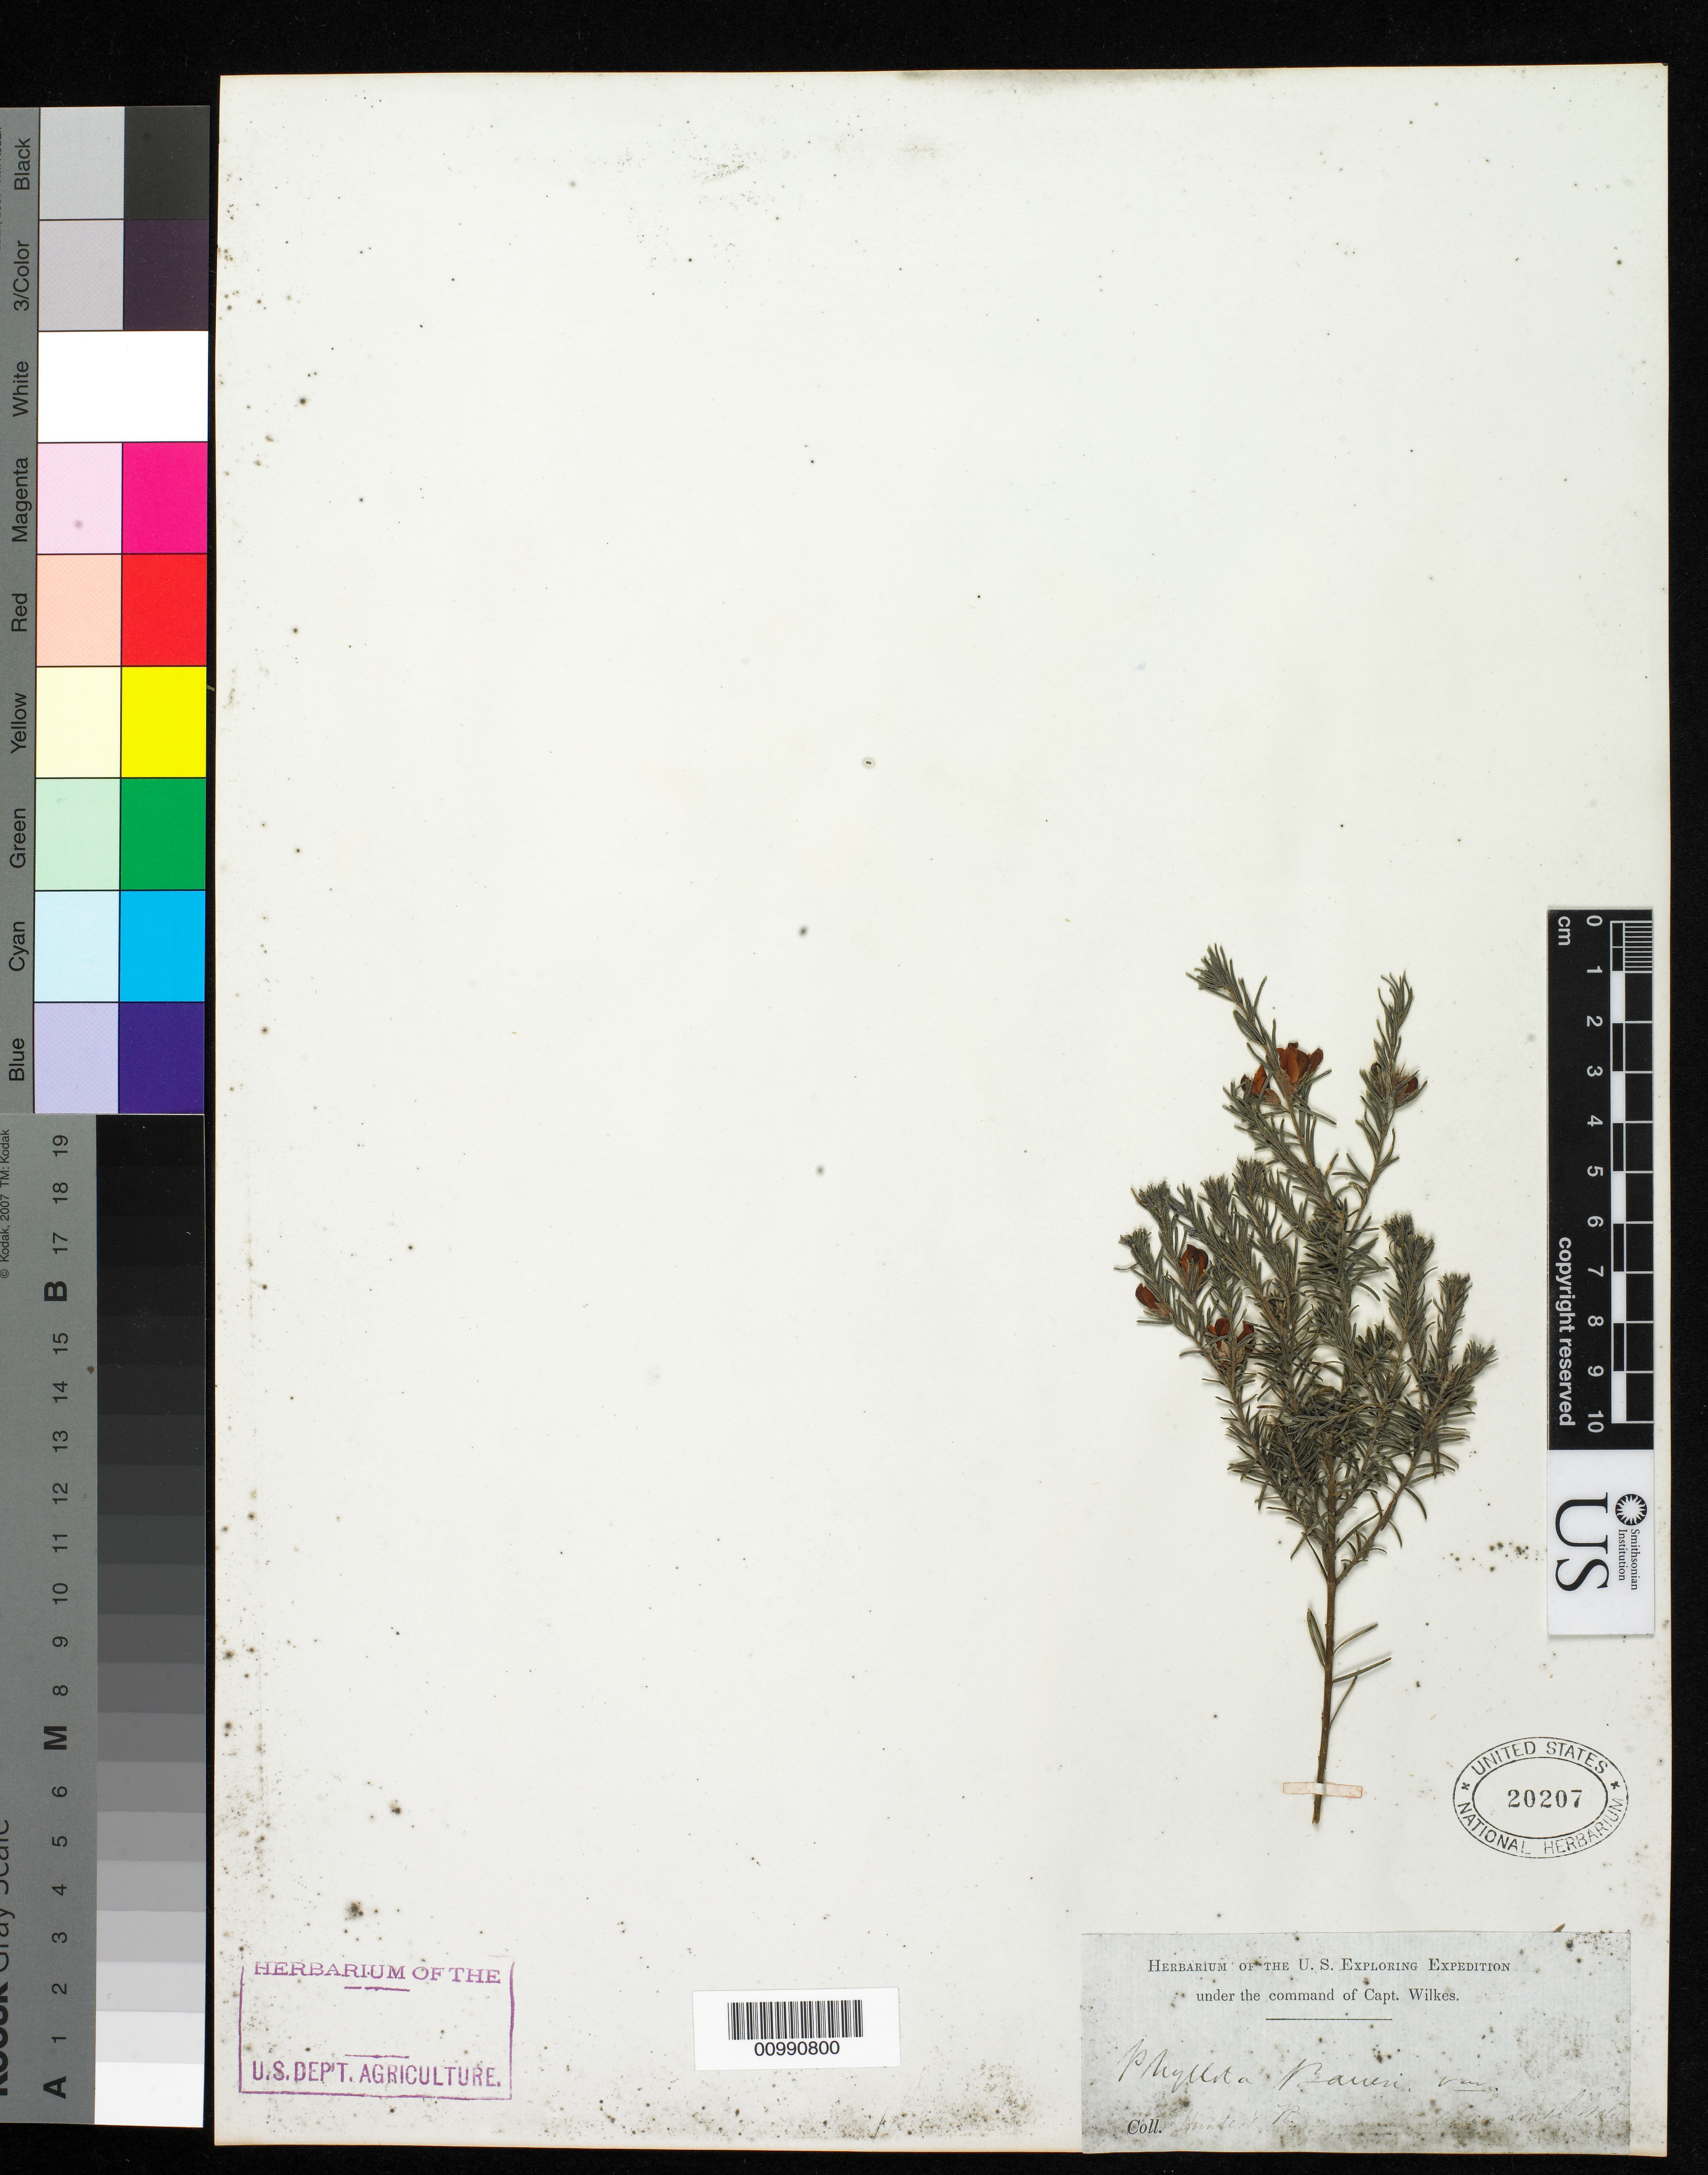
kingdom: Plantae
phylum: Tracheophyta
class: Magnoliopsida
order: Fabales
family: Fabaceae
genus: Phyllota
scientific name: Phyllota baueri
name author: Benth.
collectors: Wilkes Explor. Exped.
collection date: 1838/1842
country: Australia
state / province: New South Wales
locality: Hunter's River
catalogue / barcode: US 20207